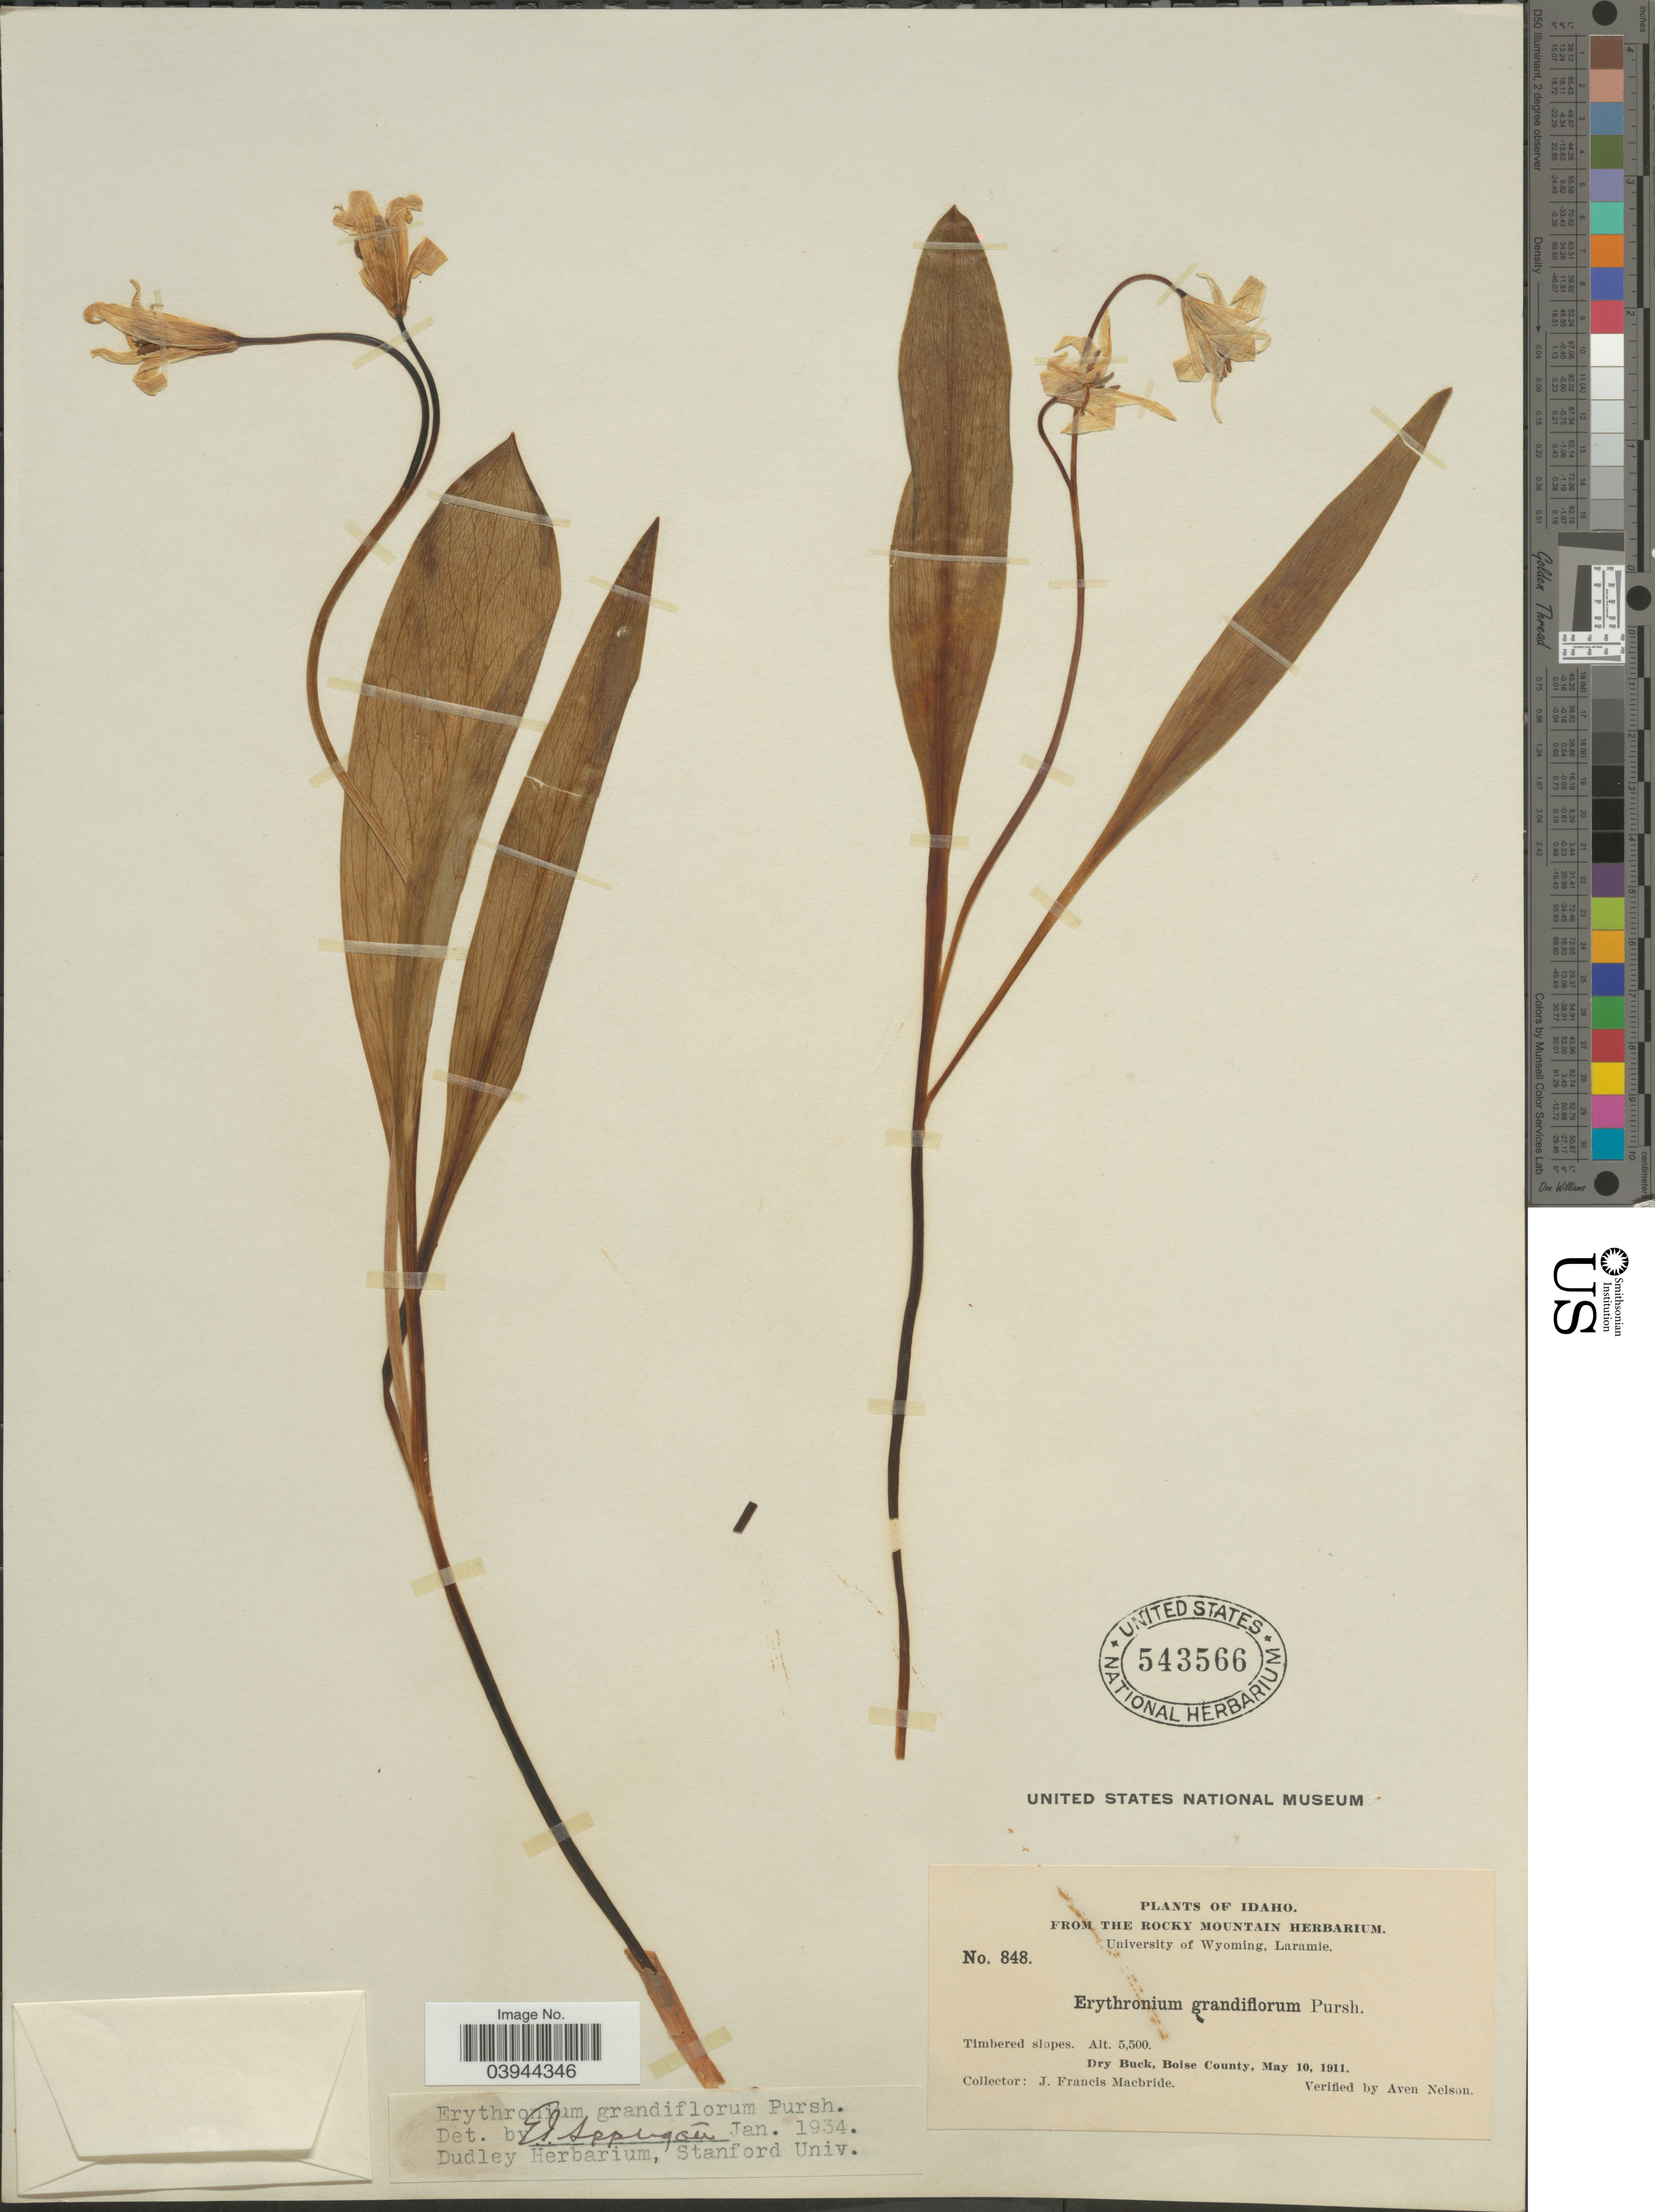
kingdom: Plantae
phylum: Tracheophyta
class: Liliopsida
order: Liliales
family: Liliaceae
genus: Erythronium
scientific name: Erythronium grandiflorum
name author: Pursh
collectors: J. F. Macbride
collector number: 848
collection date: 1911-05-10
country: United States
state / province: Idaho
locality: Timbered slopes. Dry Buck, Boise County.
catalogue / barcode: US 543566